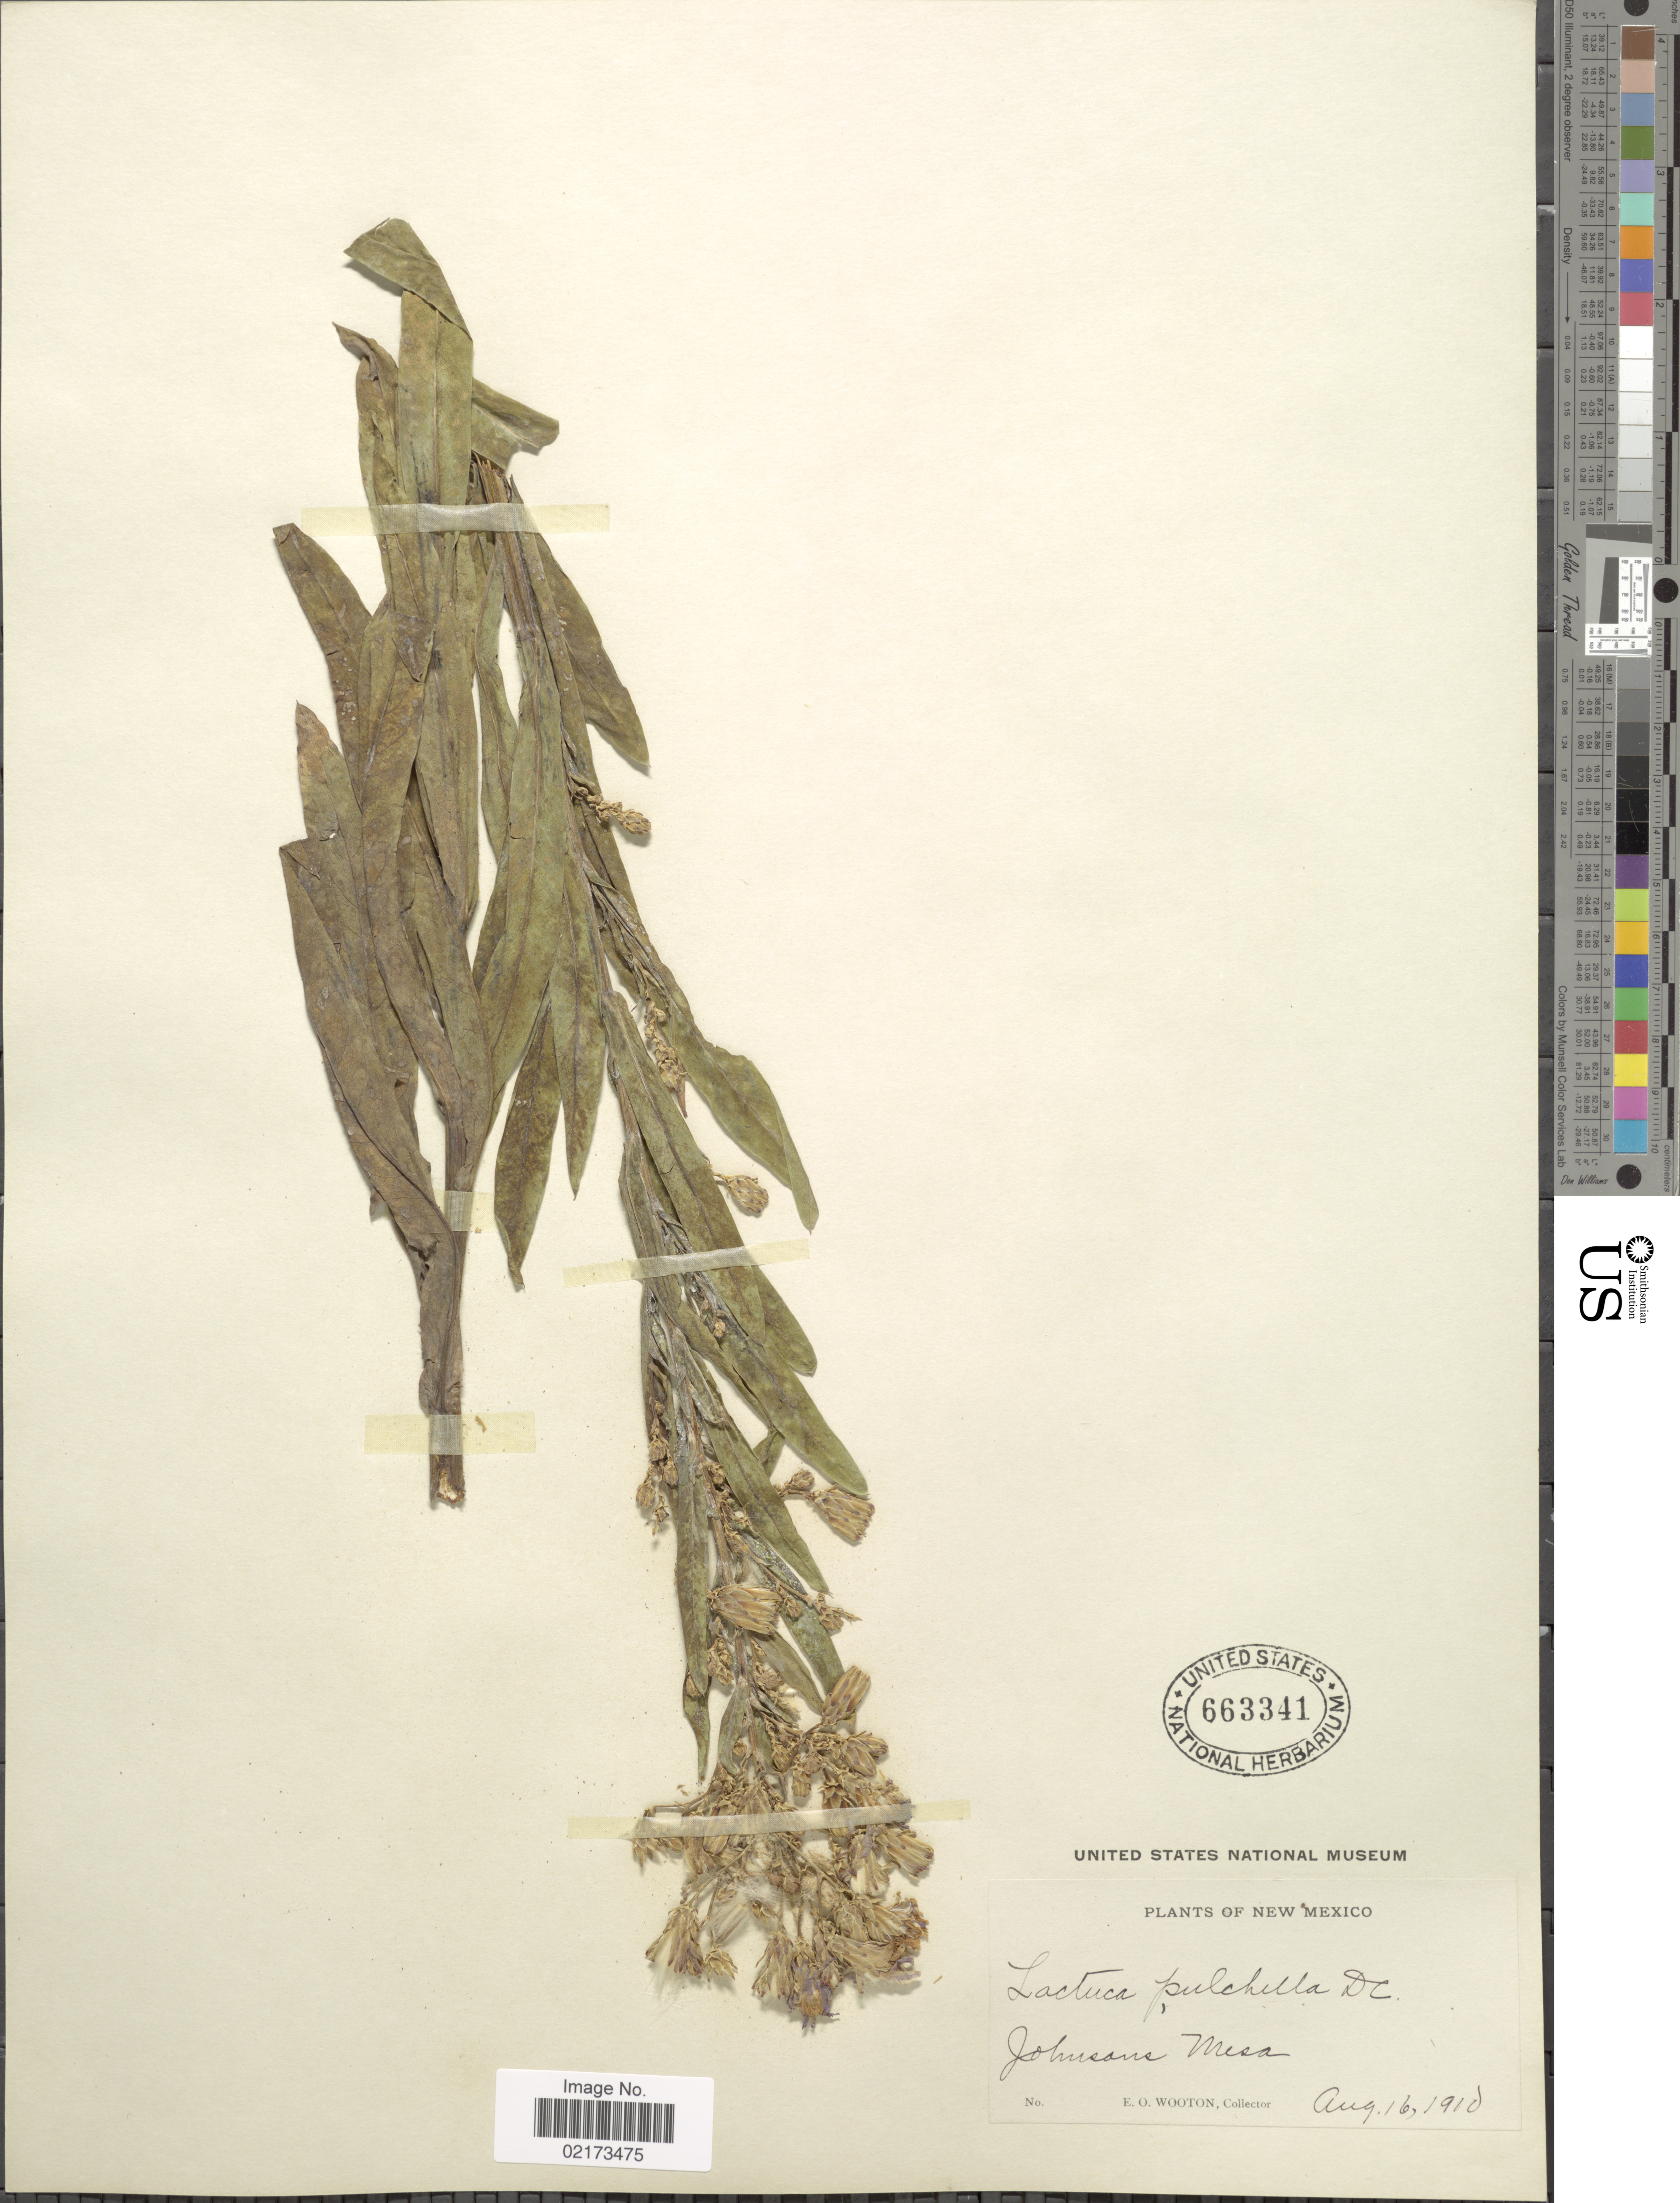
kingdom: Plantae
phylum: Tracheophyta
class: Magnoliopsida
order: Asterales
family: Asteraceae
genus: Lactuca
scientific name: Lactuca tatarica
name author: (L.) C.A. Mey.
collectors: E. O. Wooton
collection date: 1910-08-16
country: United States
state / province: New Mexico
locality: Johnsons Mesa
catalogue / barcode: US 663341